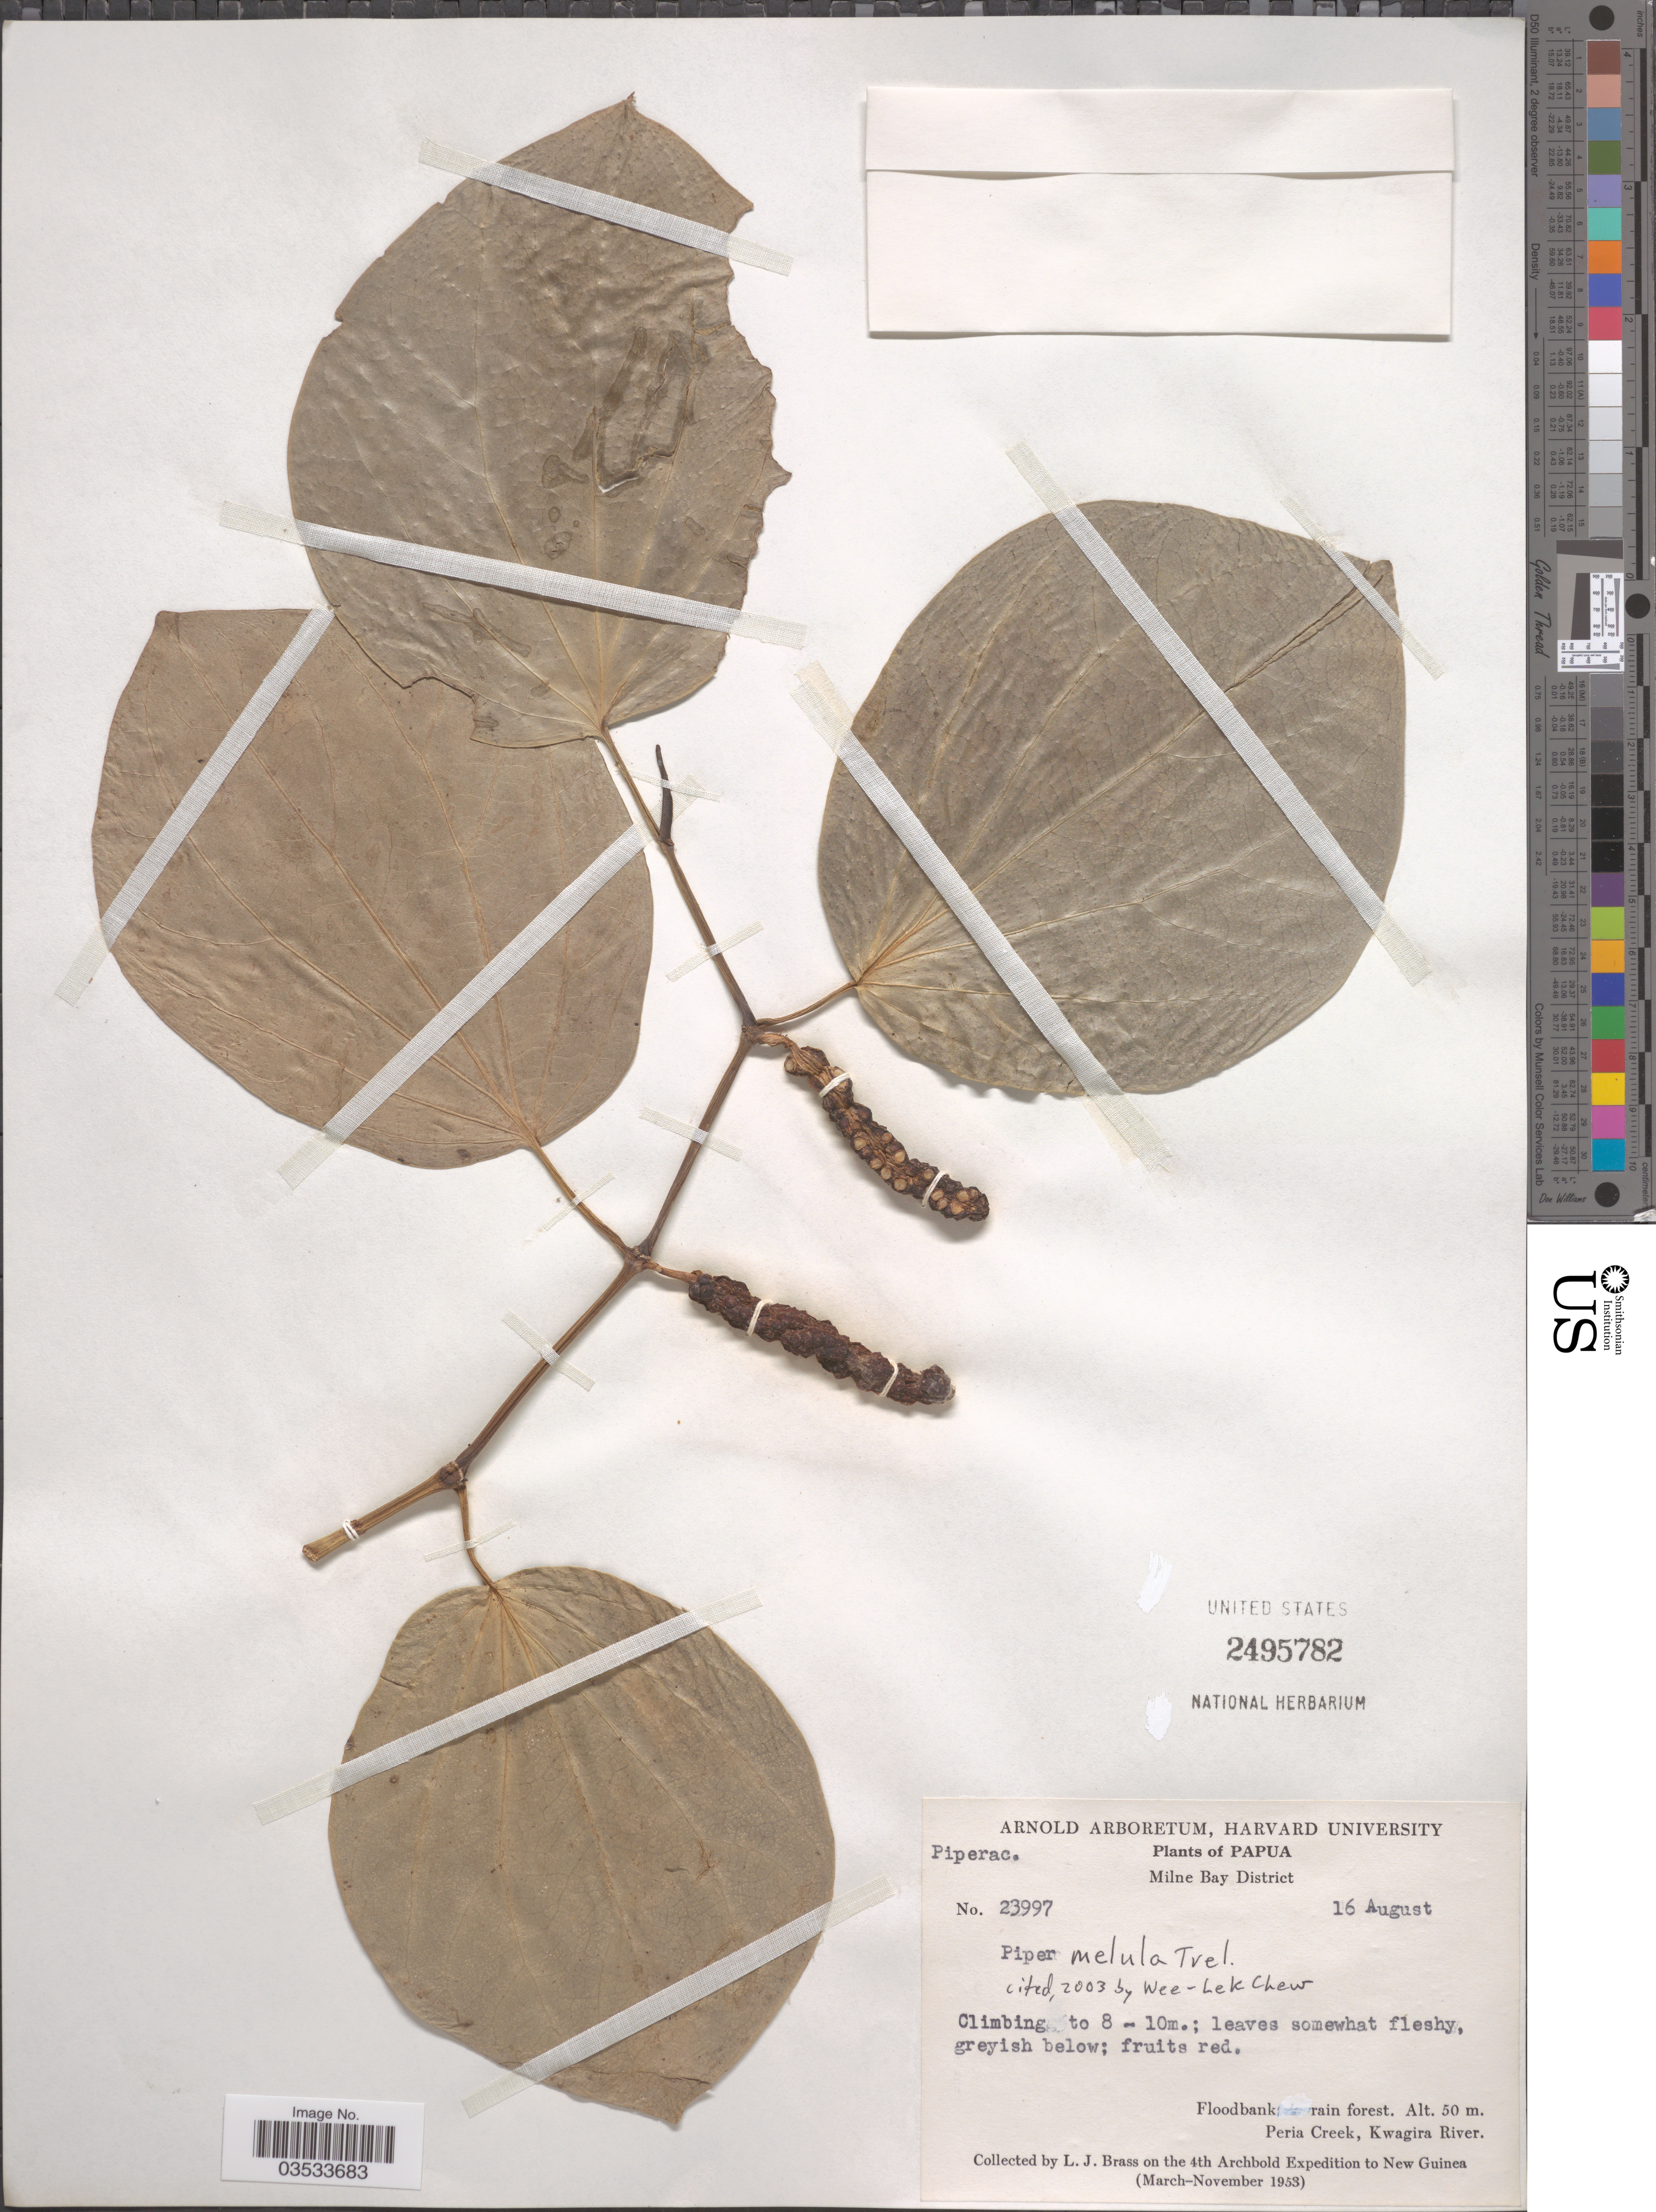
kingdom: Plantae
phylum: Tracheophyta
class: Magnoliopsida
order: Piperales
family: Piperaceae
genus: Piper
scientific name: Piper melula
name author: Trel.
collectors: L. J. Brass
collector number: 23997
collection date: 1953-08-16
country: Papua New Guinea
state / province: Milne Bay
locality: Papua. Milne Bay District. Floodbank rain forest. Peria Creek, Kwagira River. New Guinea.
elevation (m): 50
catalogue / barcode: US 2495782